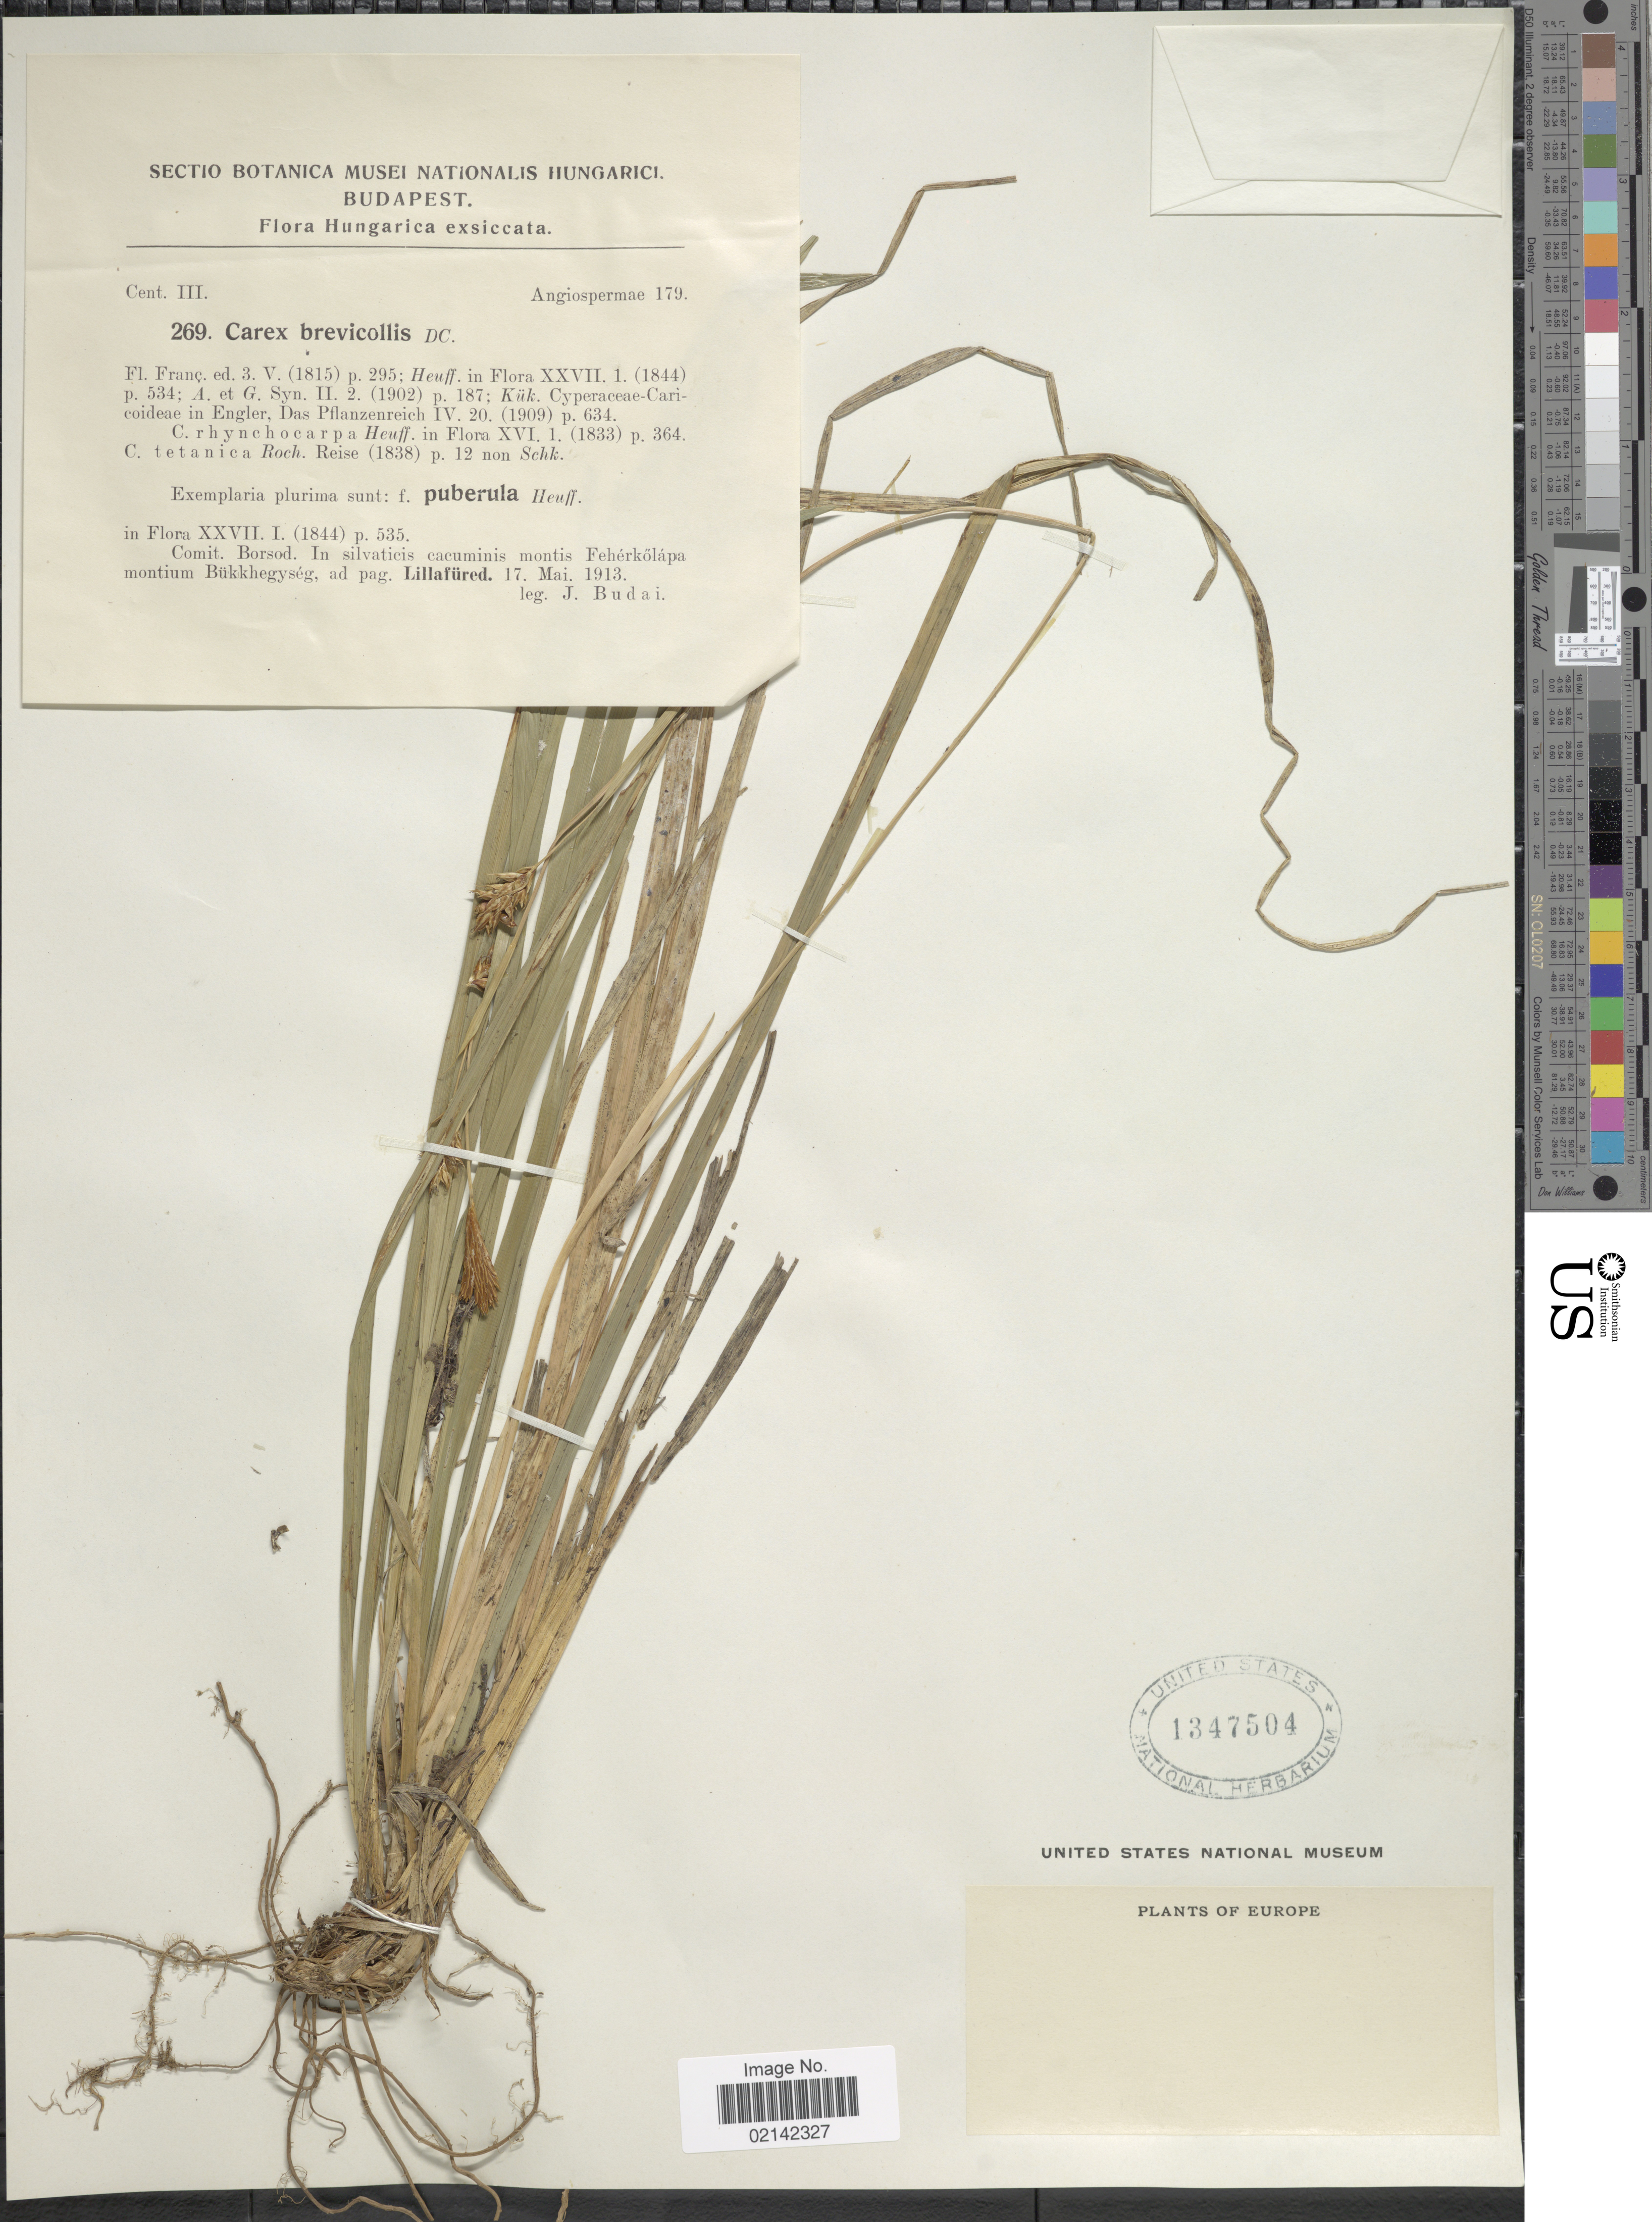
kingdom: Plantae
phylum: Tracheophyta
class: Liliopsida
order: Poales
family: Cyperaceae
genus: Carex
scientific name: Carex brevicollis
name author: DC.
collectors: J. Budai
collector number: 269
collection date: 1913-05-17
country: Hungary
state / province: Borsod-Abaúj-Zemplén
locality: Comit. Borsod. montis Fehérkölápa montium Bükkhegység, ad pag. Lillafüred. Hungarica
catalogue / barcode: US 1347504